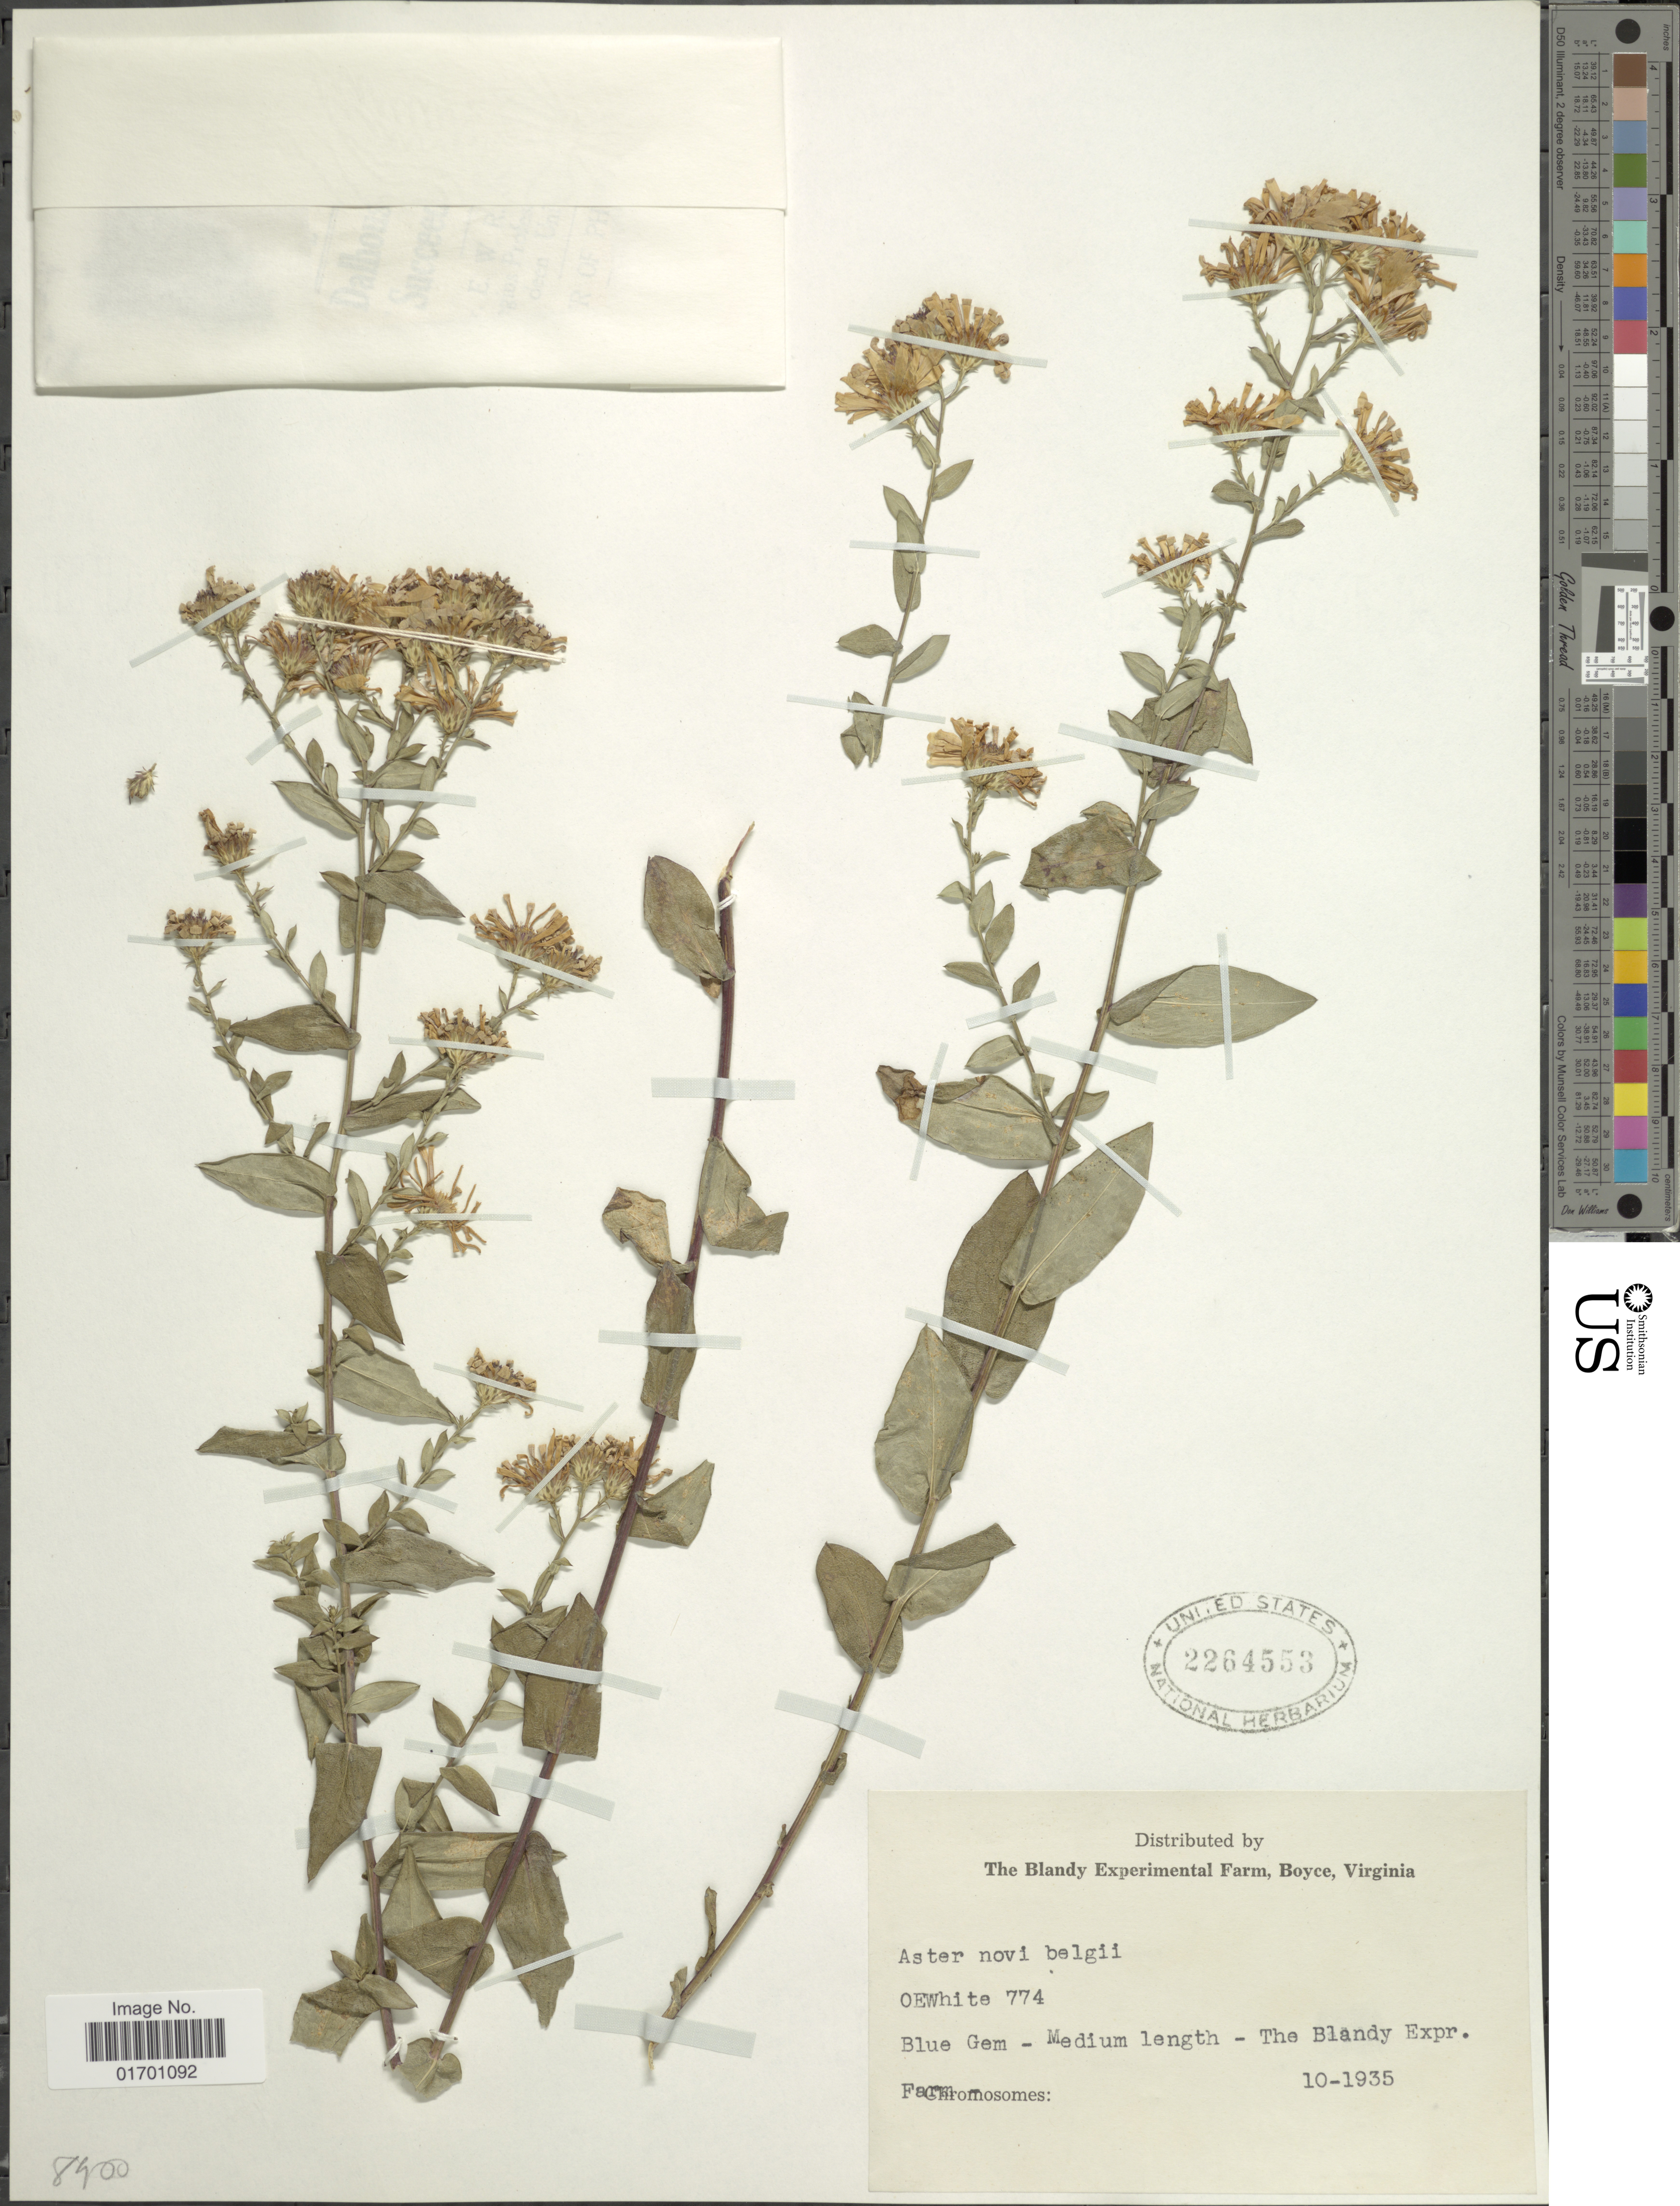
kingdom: Plantae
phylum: Tracheophyta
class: Magnoliopsida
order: Asterales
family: Asteraceae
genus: Symphyotrichum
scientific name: Symphyotrichum novi-belgii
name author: (L.) G.L. Nesom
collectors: O. E. White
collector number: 774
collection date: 1935-10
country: United States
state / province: Virginia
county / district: Clarke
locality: Blue Gem - Medium length - The Blandy Experimental Farm, Boyce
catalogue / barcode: US 2264553